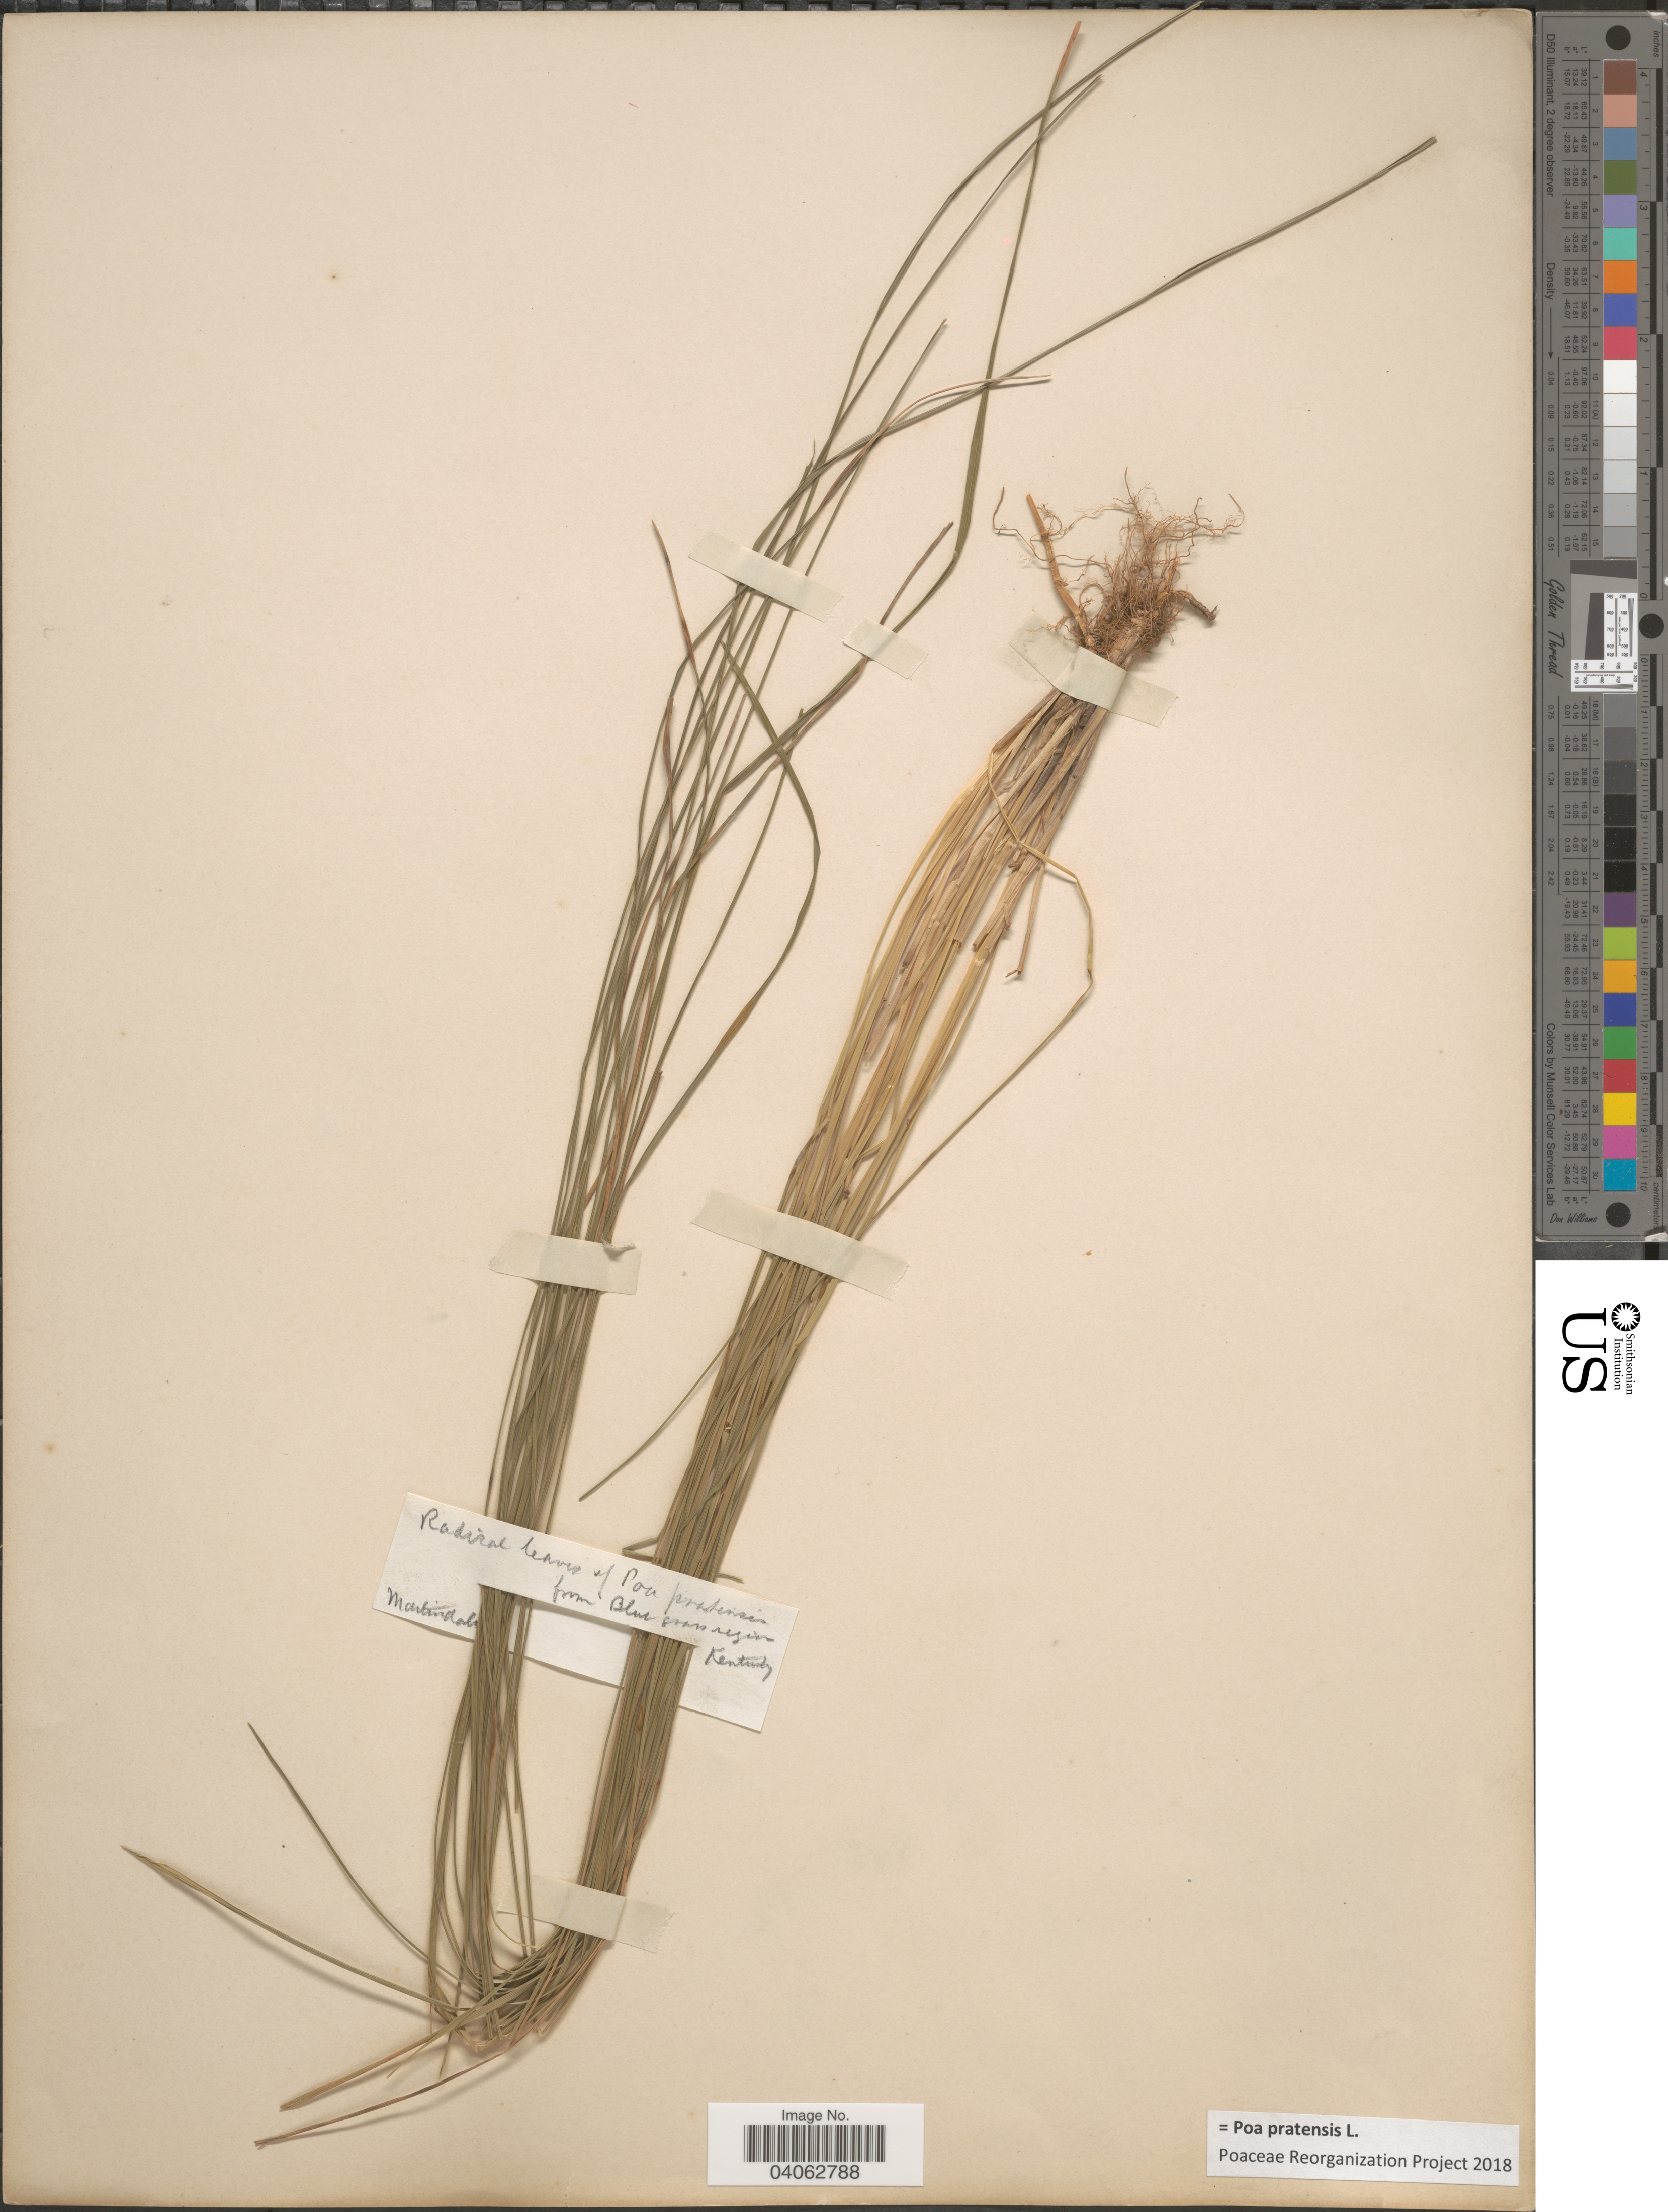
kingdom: Plantae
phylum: Tracheophyta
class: Liliopsida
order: Poales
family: Poaceae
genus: Poa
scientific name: Poa pratensis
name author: L.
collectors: Martindale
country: United States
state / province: Kentucky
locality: Blue grass region